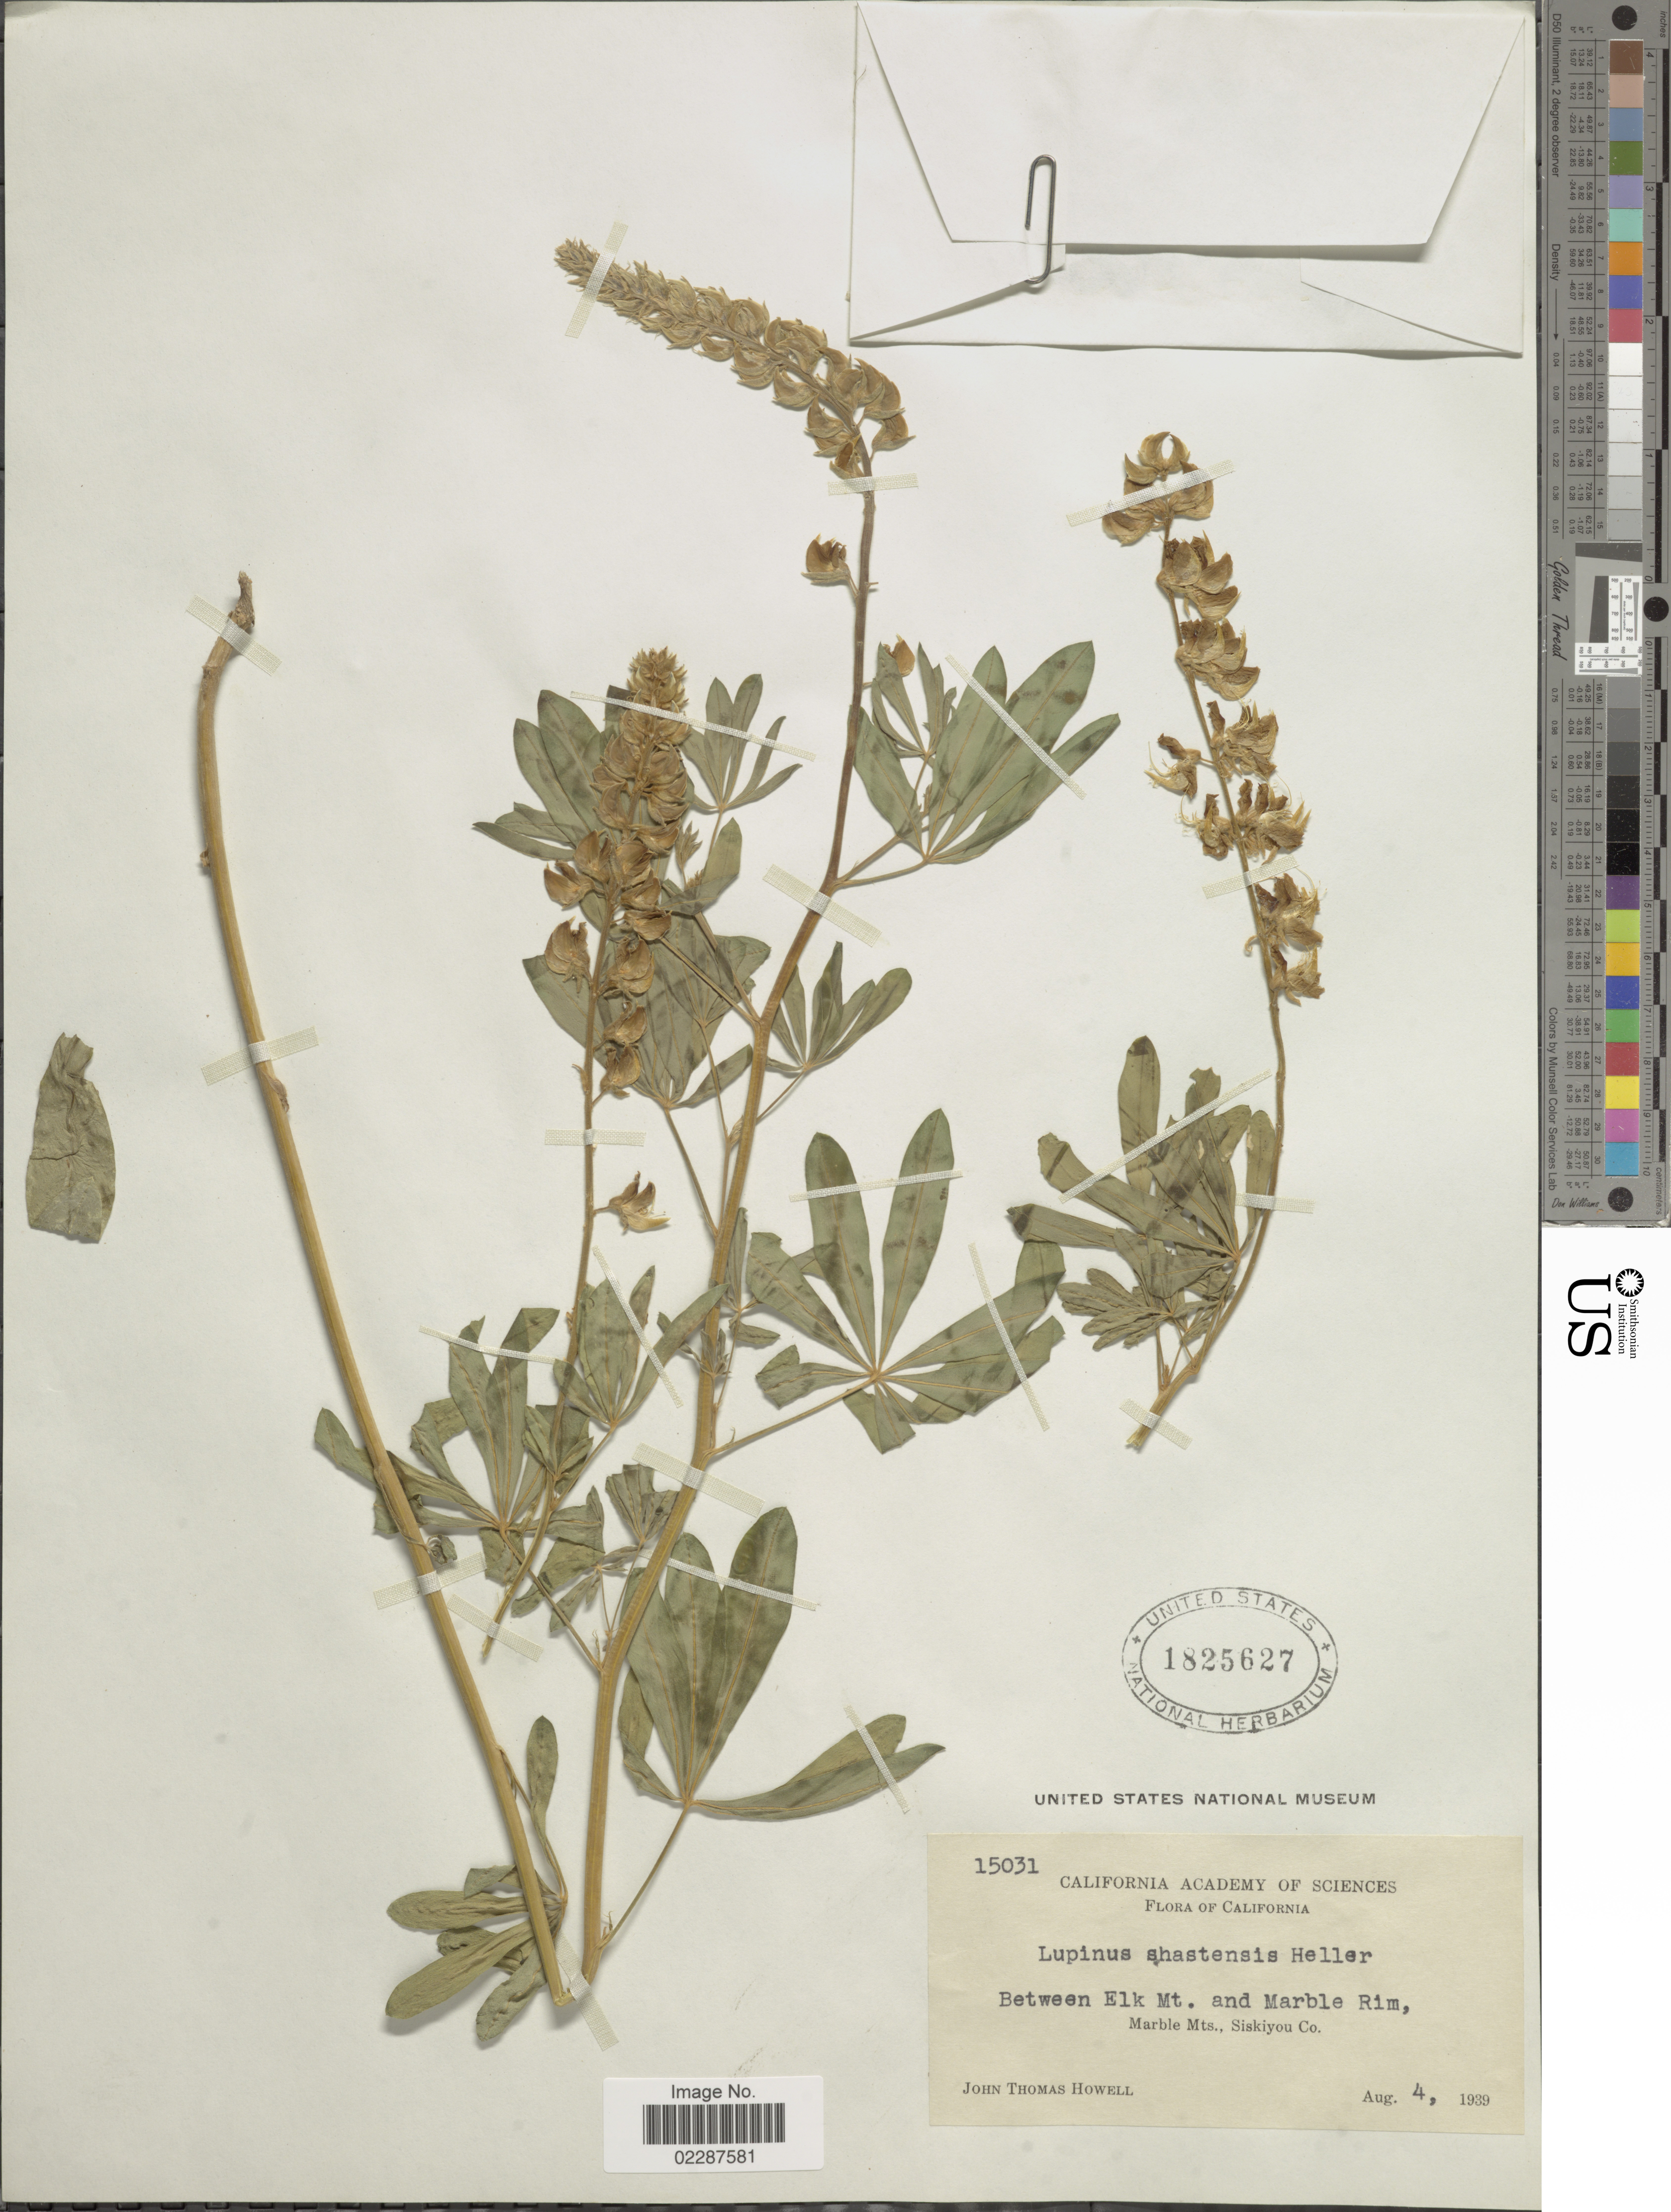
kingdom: Plantae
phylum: Tracheophyta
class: Magnoliopsida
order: Fabales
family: Fabaceae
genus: Lupinus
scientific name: Lupinus shastensis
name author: A. Heller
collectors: J. T. Howell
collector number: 15031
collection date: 1939-08-04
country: United States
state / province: California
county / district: Siskiyou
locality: Between Elk Mt. and Marble Rim, Marble Mts. Siskiyou Co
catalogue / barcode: US 1825627